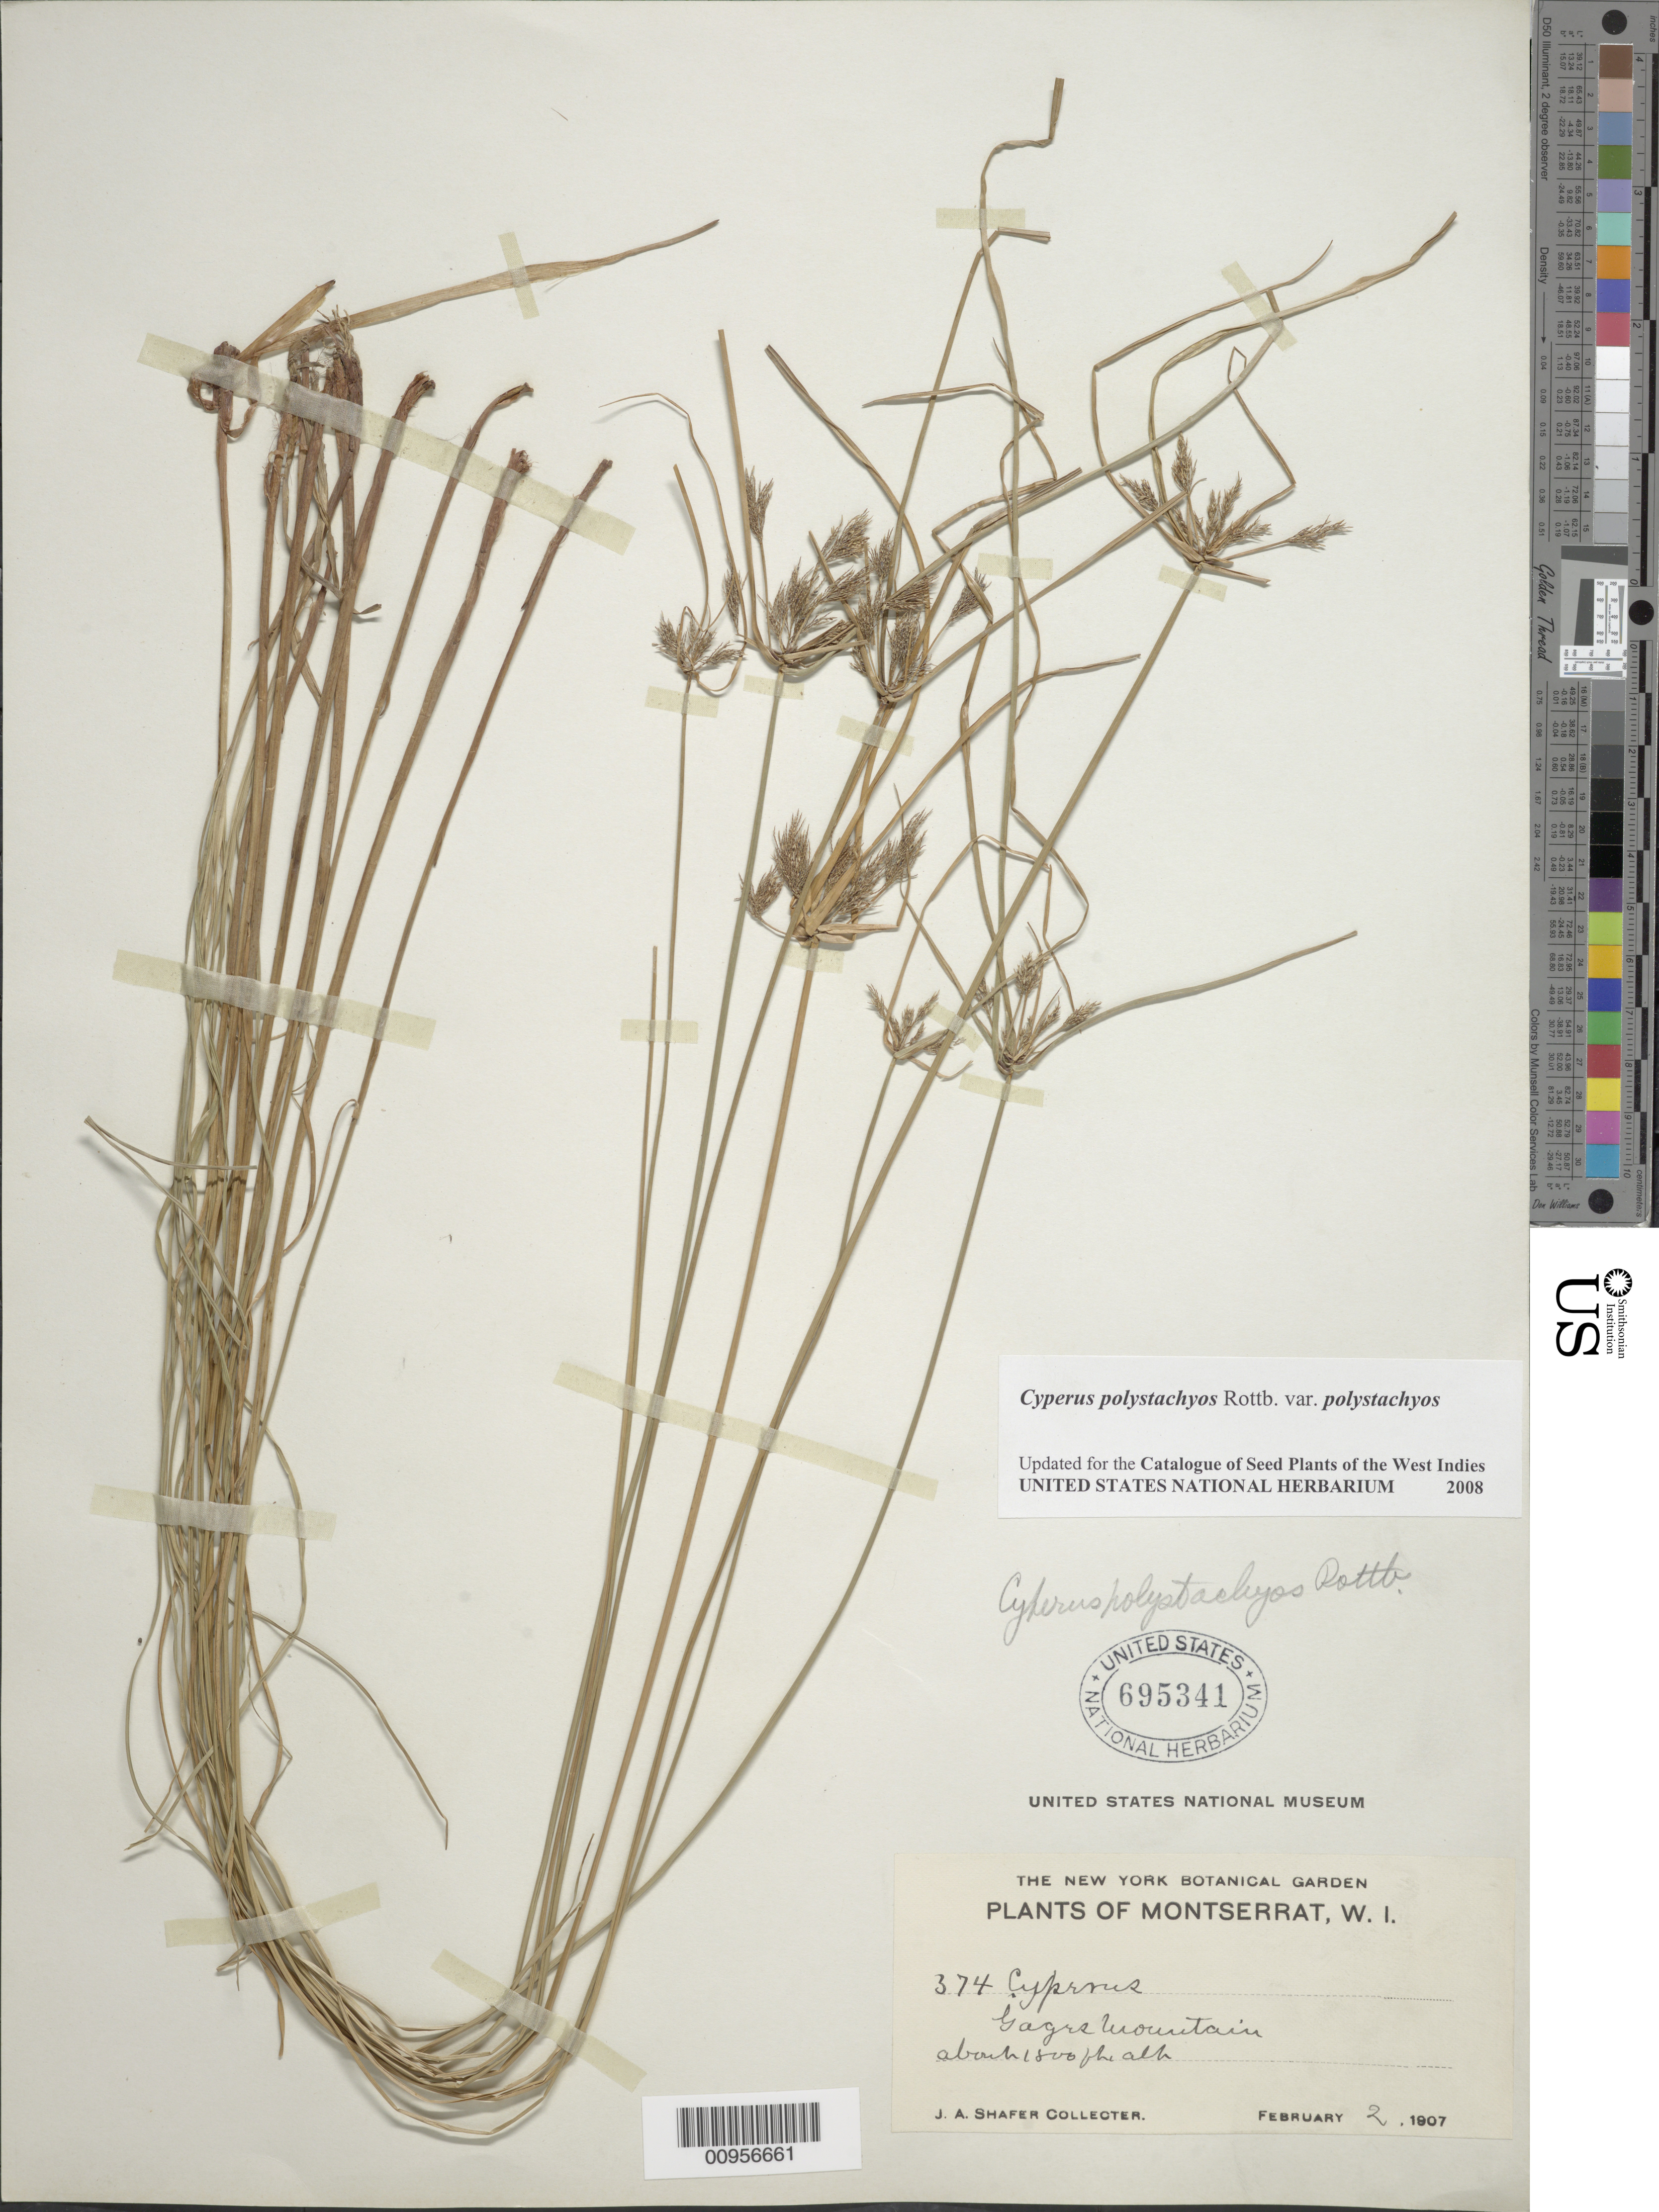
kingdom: Plantae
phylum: Tracheophyta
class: Liliopsida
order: Poales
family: Cyperaceae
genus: Cyperus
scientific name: Cyperus polystachyos var. polystachyos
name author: Rottb.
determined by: Strong, M. T., (US), Smithsonian Institution - National Museum of Natural History (UNITED STATES)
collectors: J. A. Shafer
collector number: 374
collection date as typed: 02 Feb 1907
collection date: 1907-02-02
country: Montserrat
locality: "Gagus" Mountain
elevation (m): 549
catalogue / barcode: US 695341